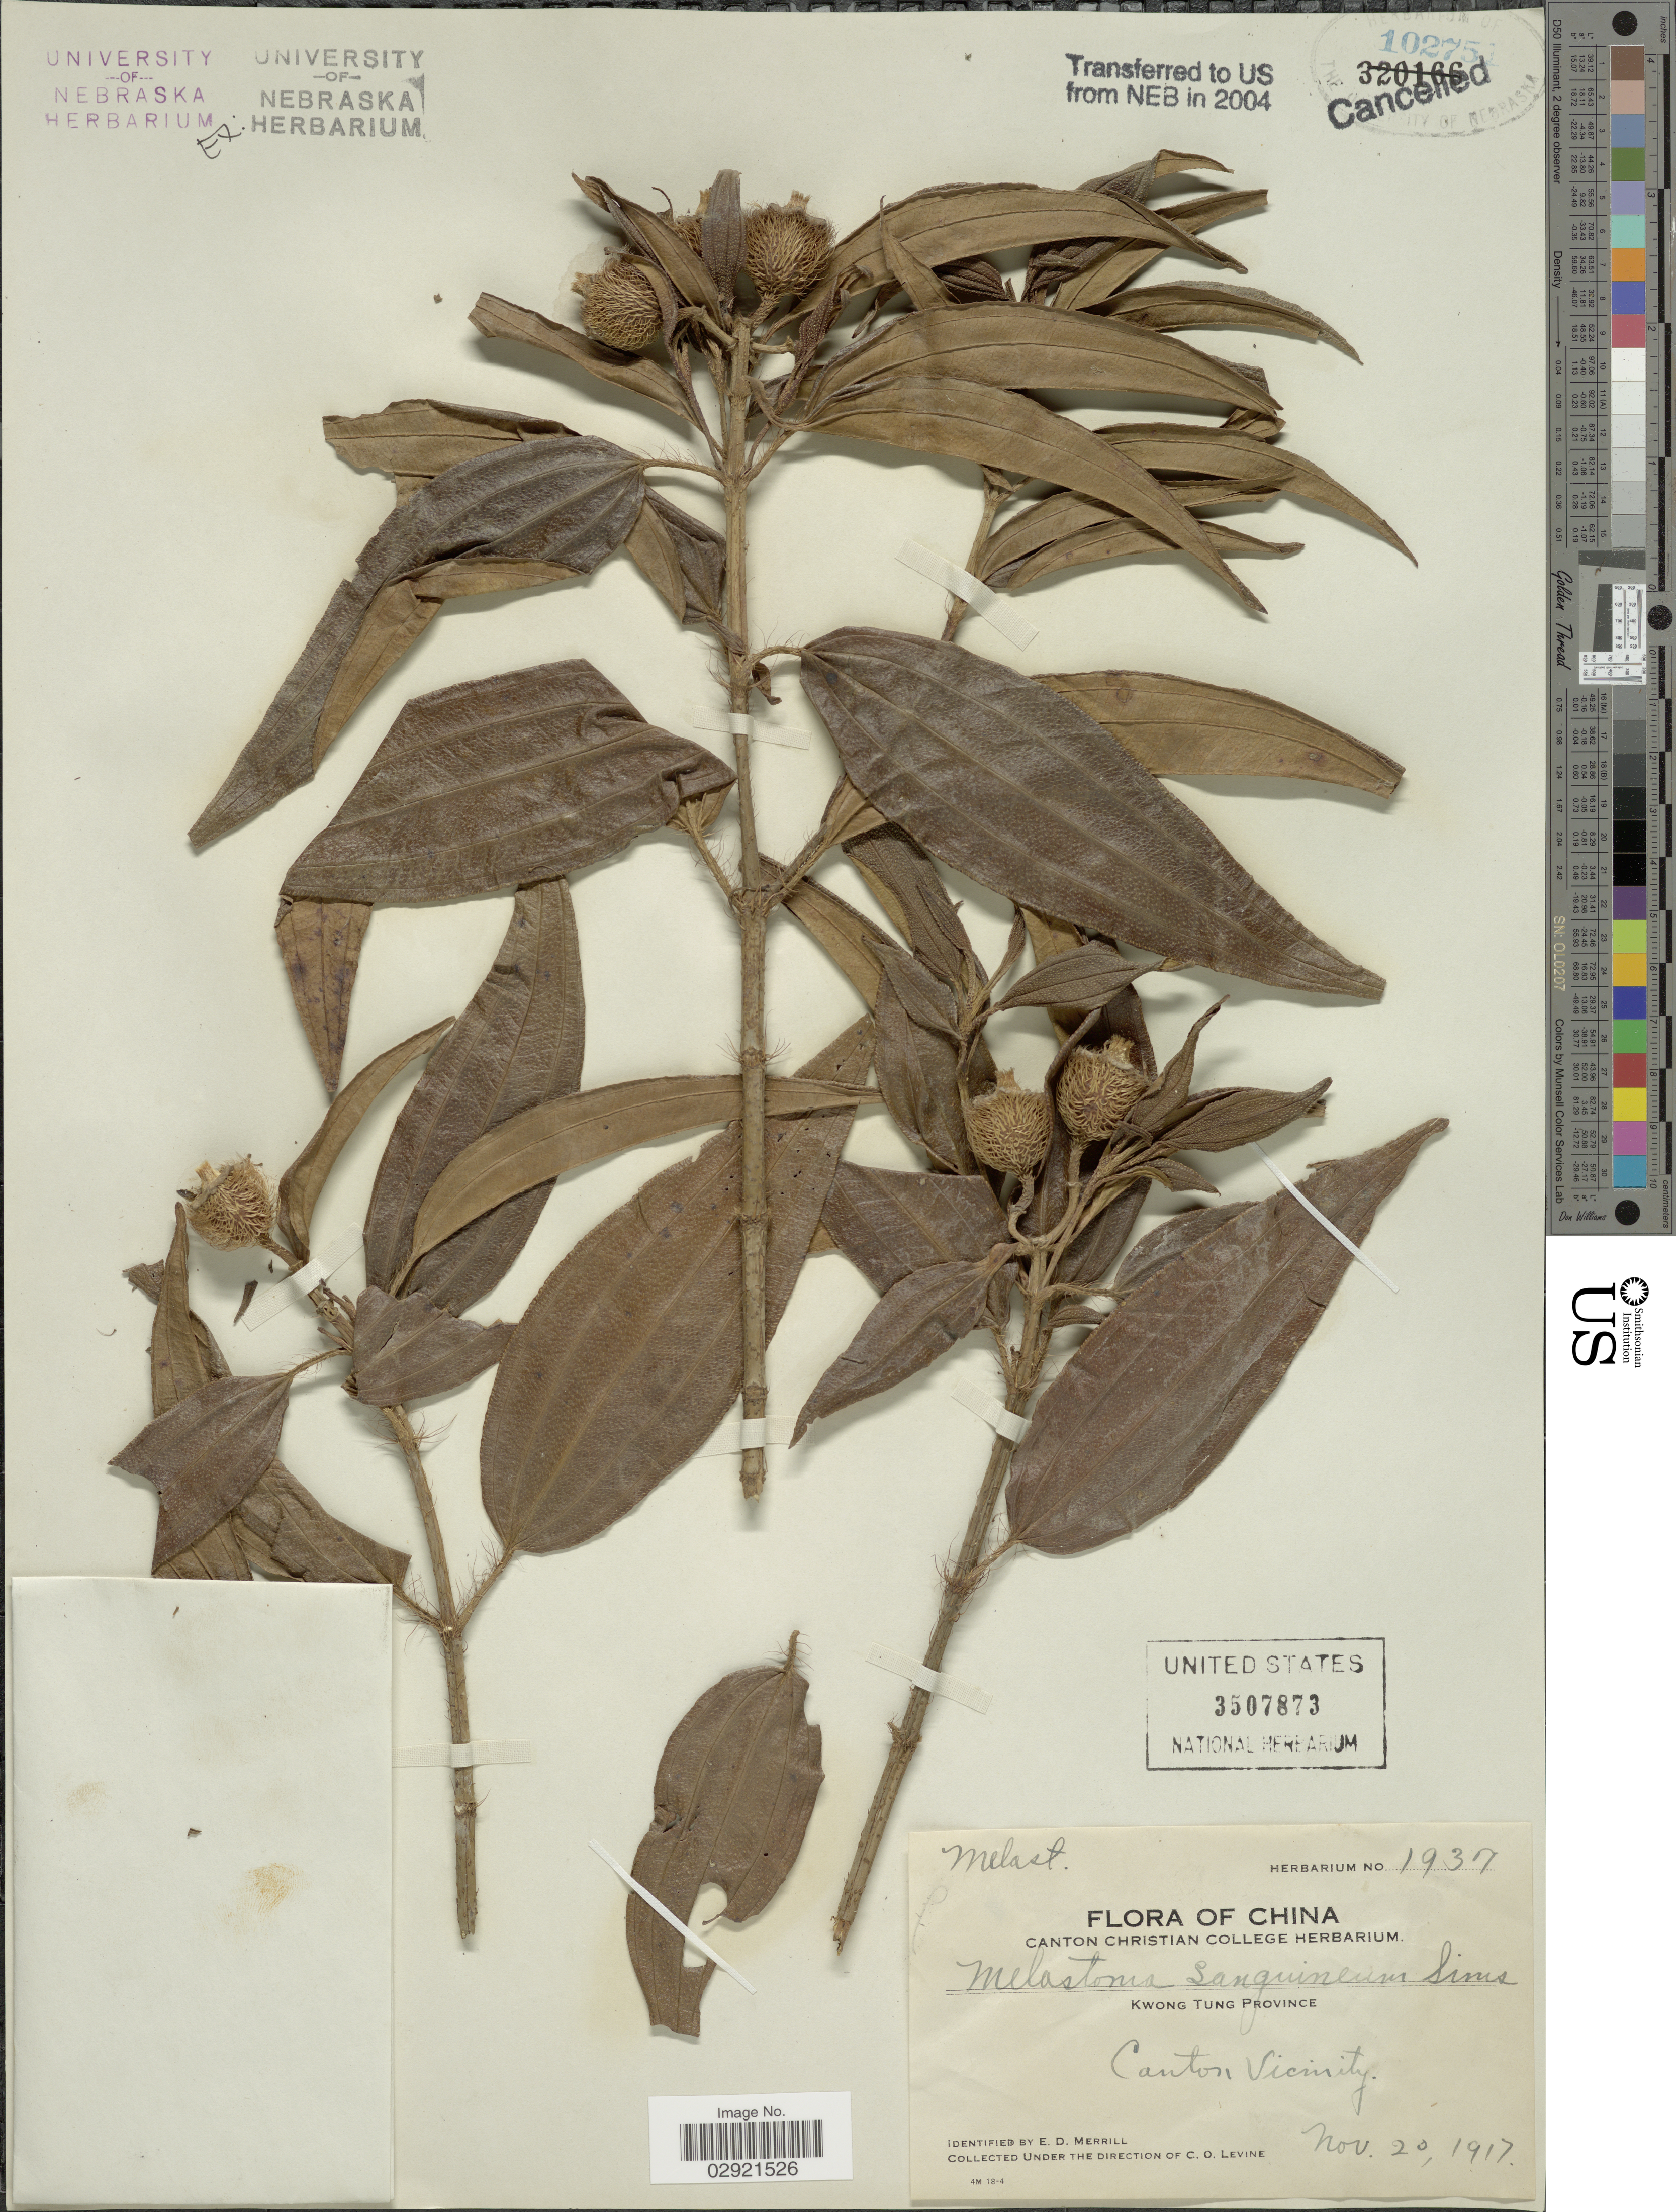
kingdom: Plantae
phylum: Tracheophyta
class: Magnoliopsida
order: Myrtales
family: Melastomataceae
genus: Melastoma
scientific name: Melastoma sanguineum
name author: Sims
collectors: E. D. Merrill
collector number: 1937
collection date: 1917-11-20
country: China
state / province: Guangdong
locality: Kwong Tung Province. Canton Vicinity.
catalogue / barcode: US 3507873